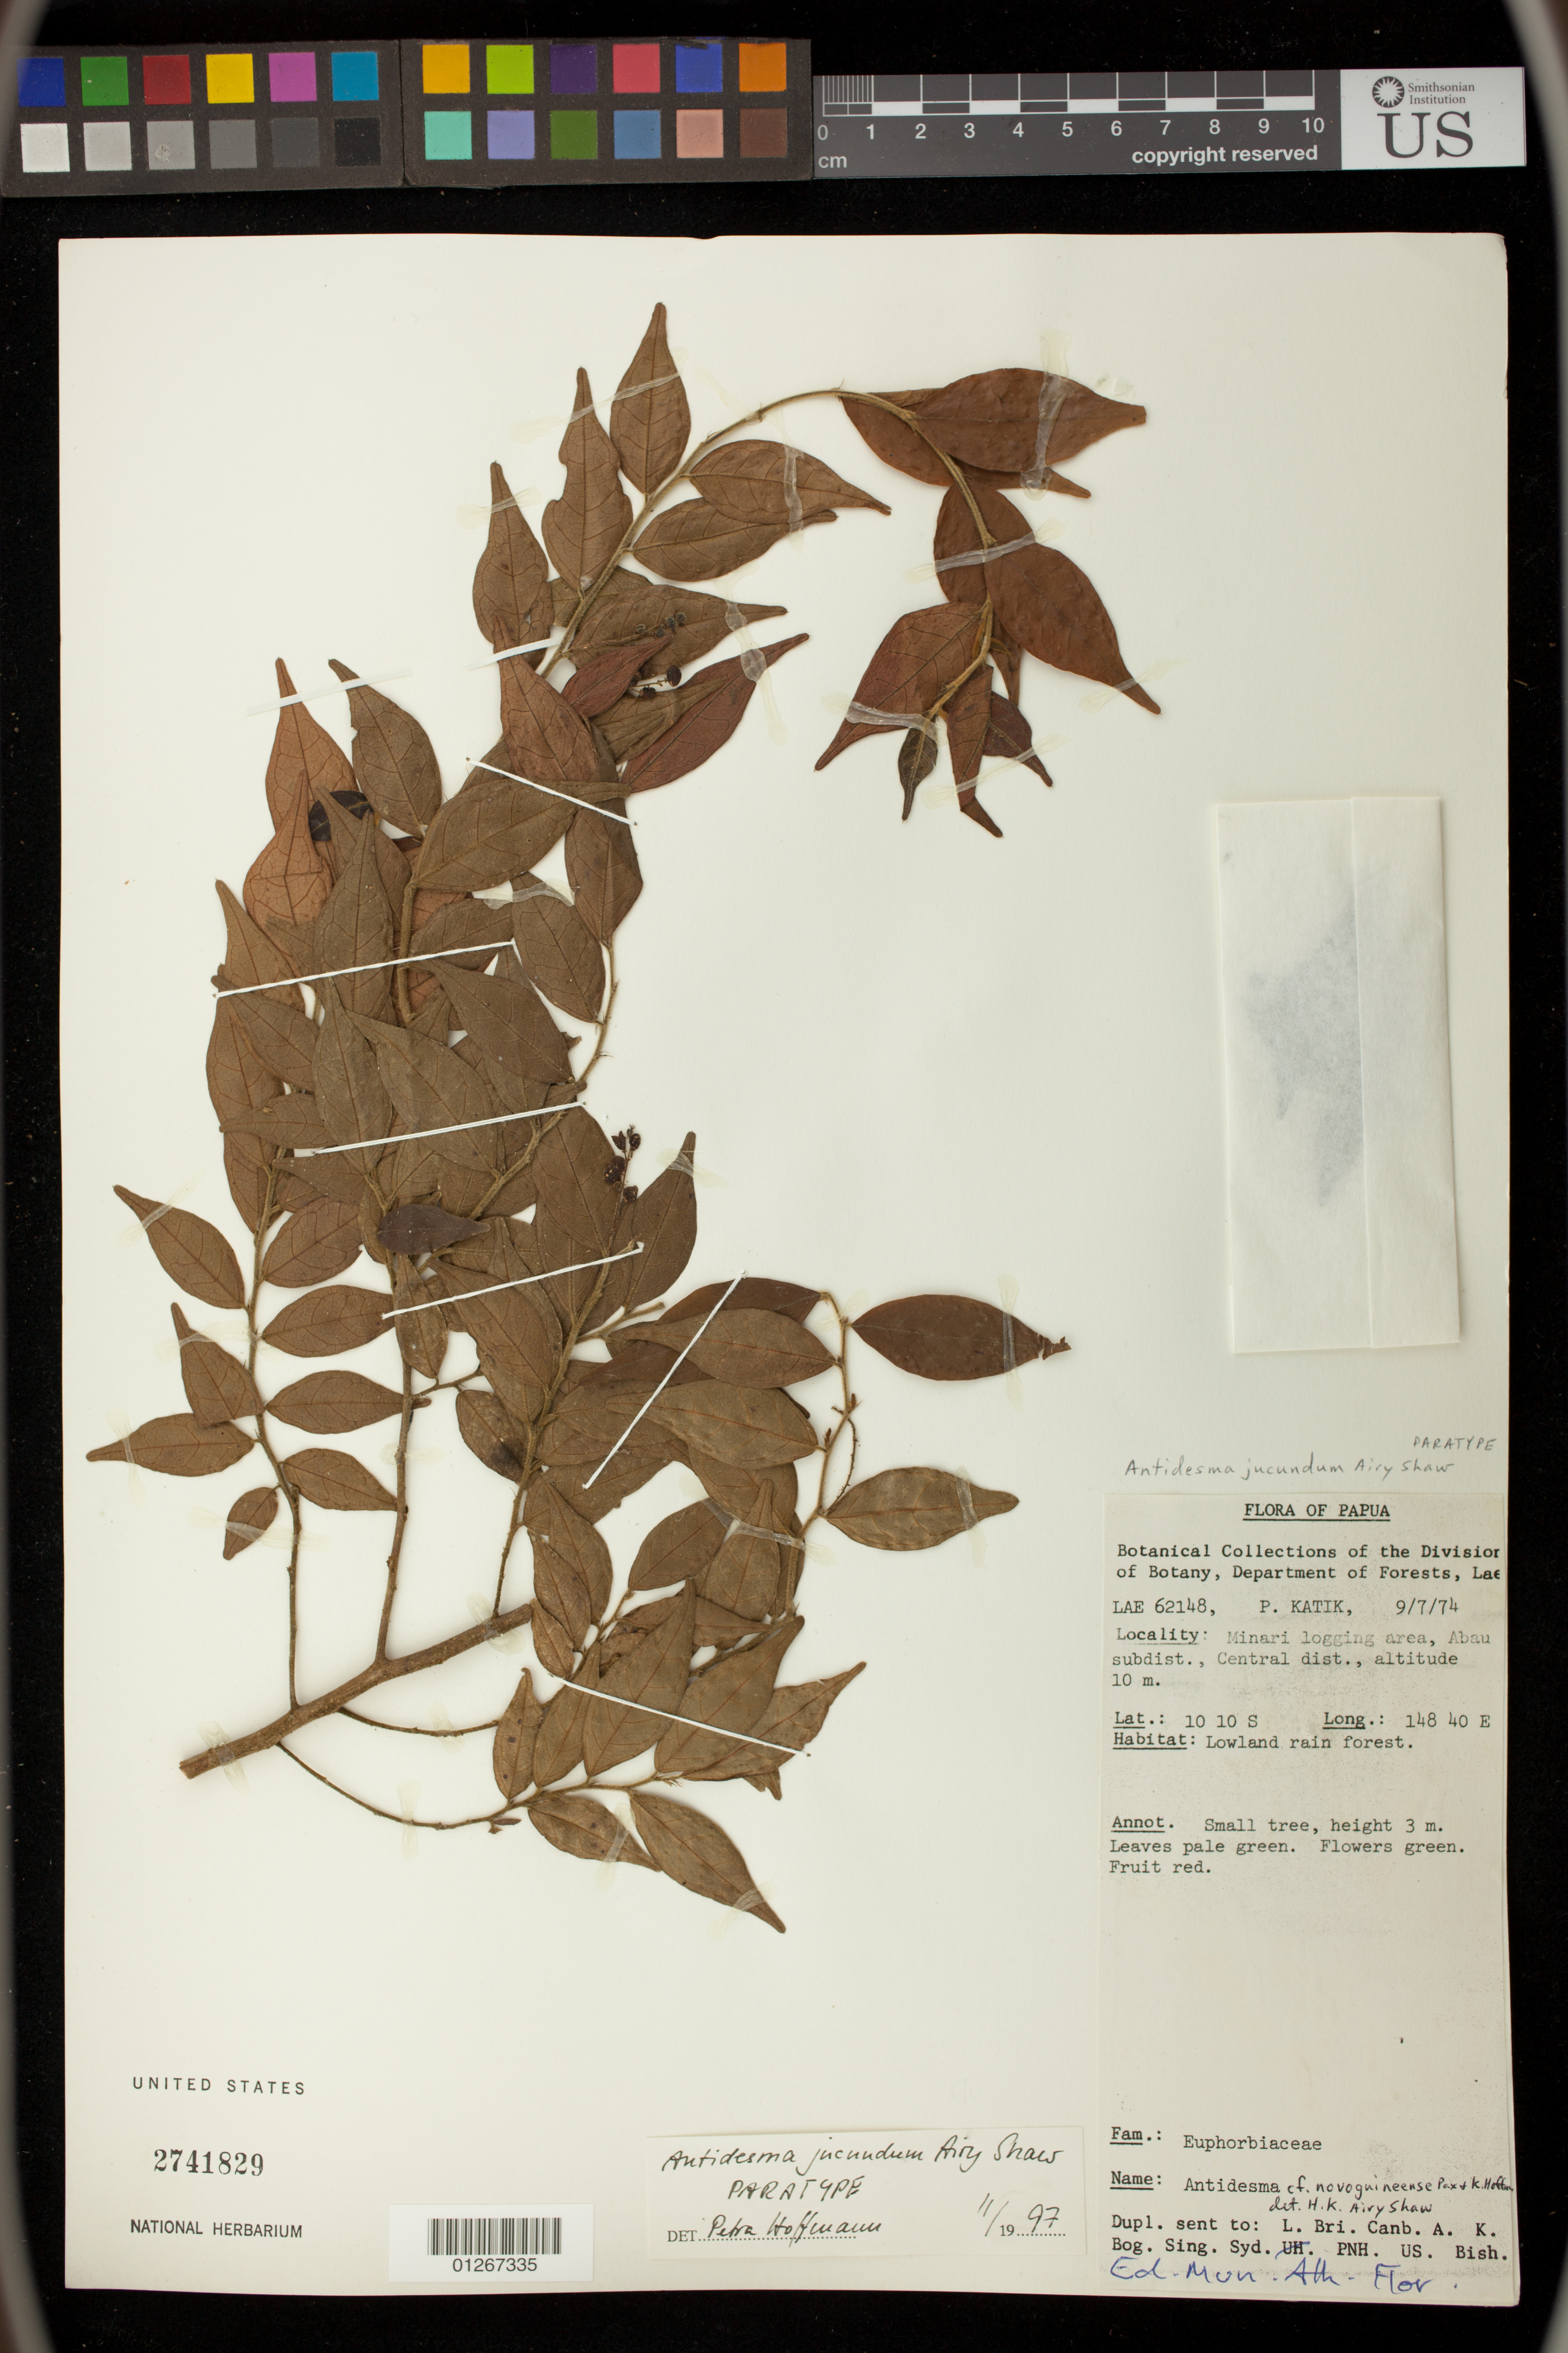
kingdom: Plantae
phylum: Tracheophyta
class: Magnoliopsida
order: Malpighiales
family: Phyllanthaceae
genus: Antidesma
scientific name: Antidesma jucundum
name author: Airy Shaw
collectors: P. Katik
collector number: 62148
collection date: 1974-09-07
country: Papua New Guinea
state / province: Central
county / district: Abau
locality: Minari logging area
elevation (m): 10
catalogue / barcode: US 2741829